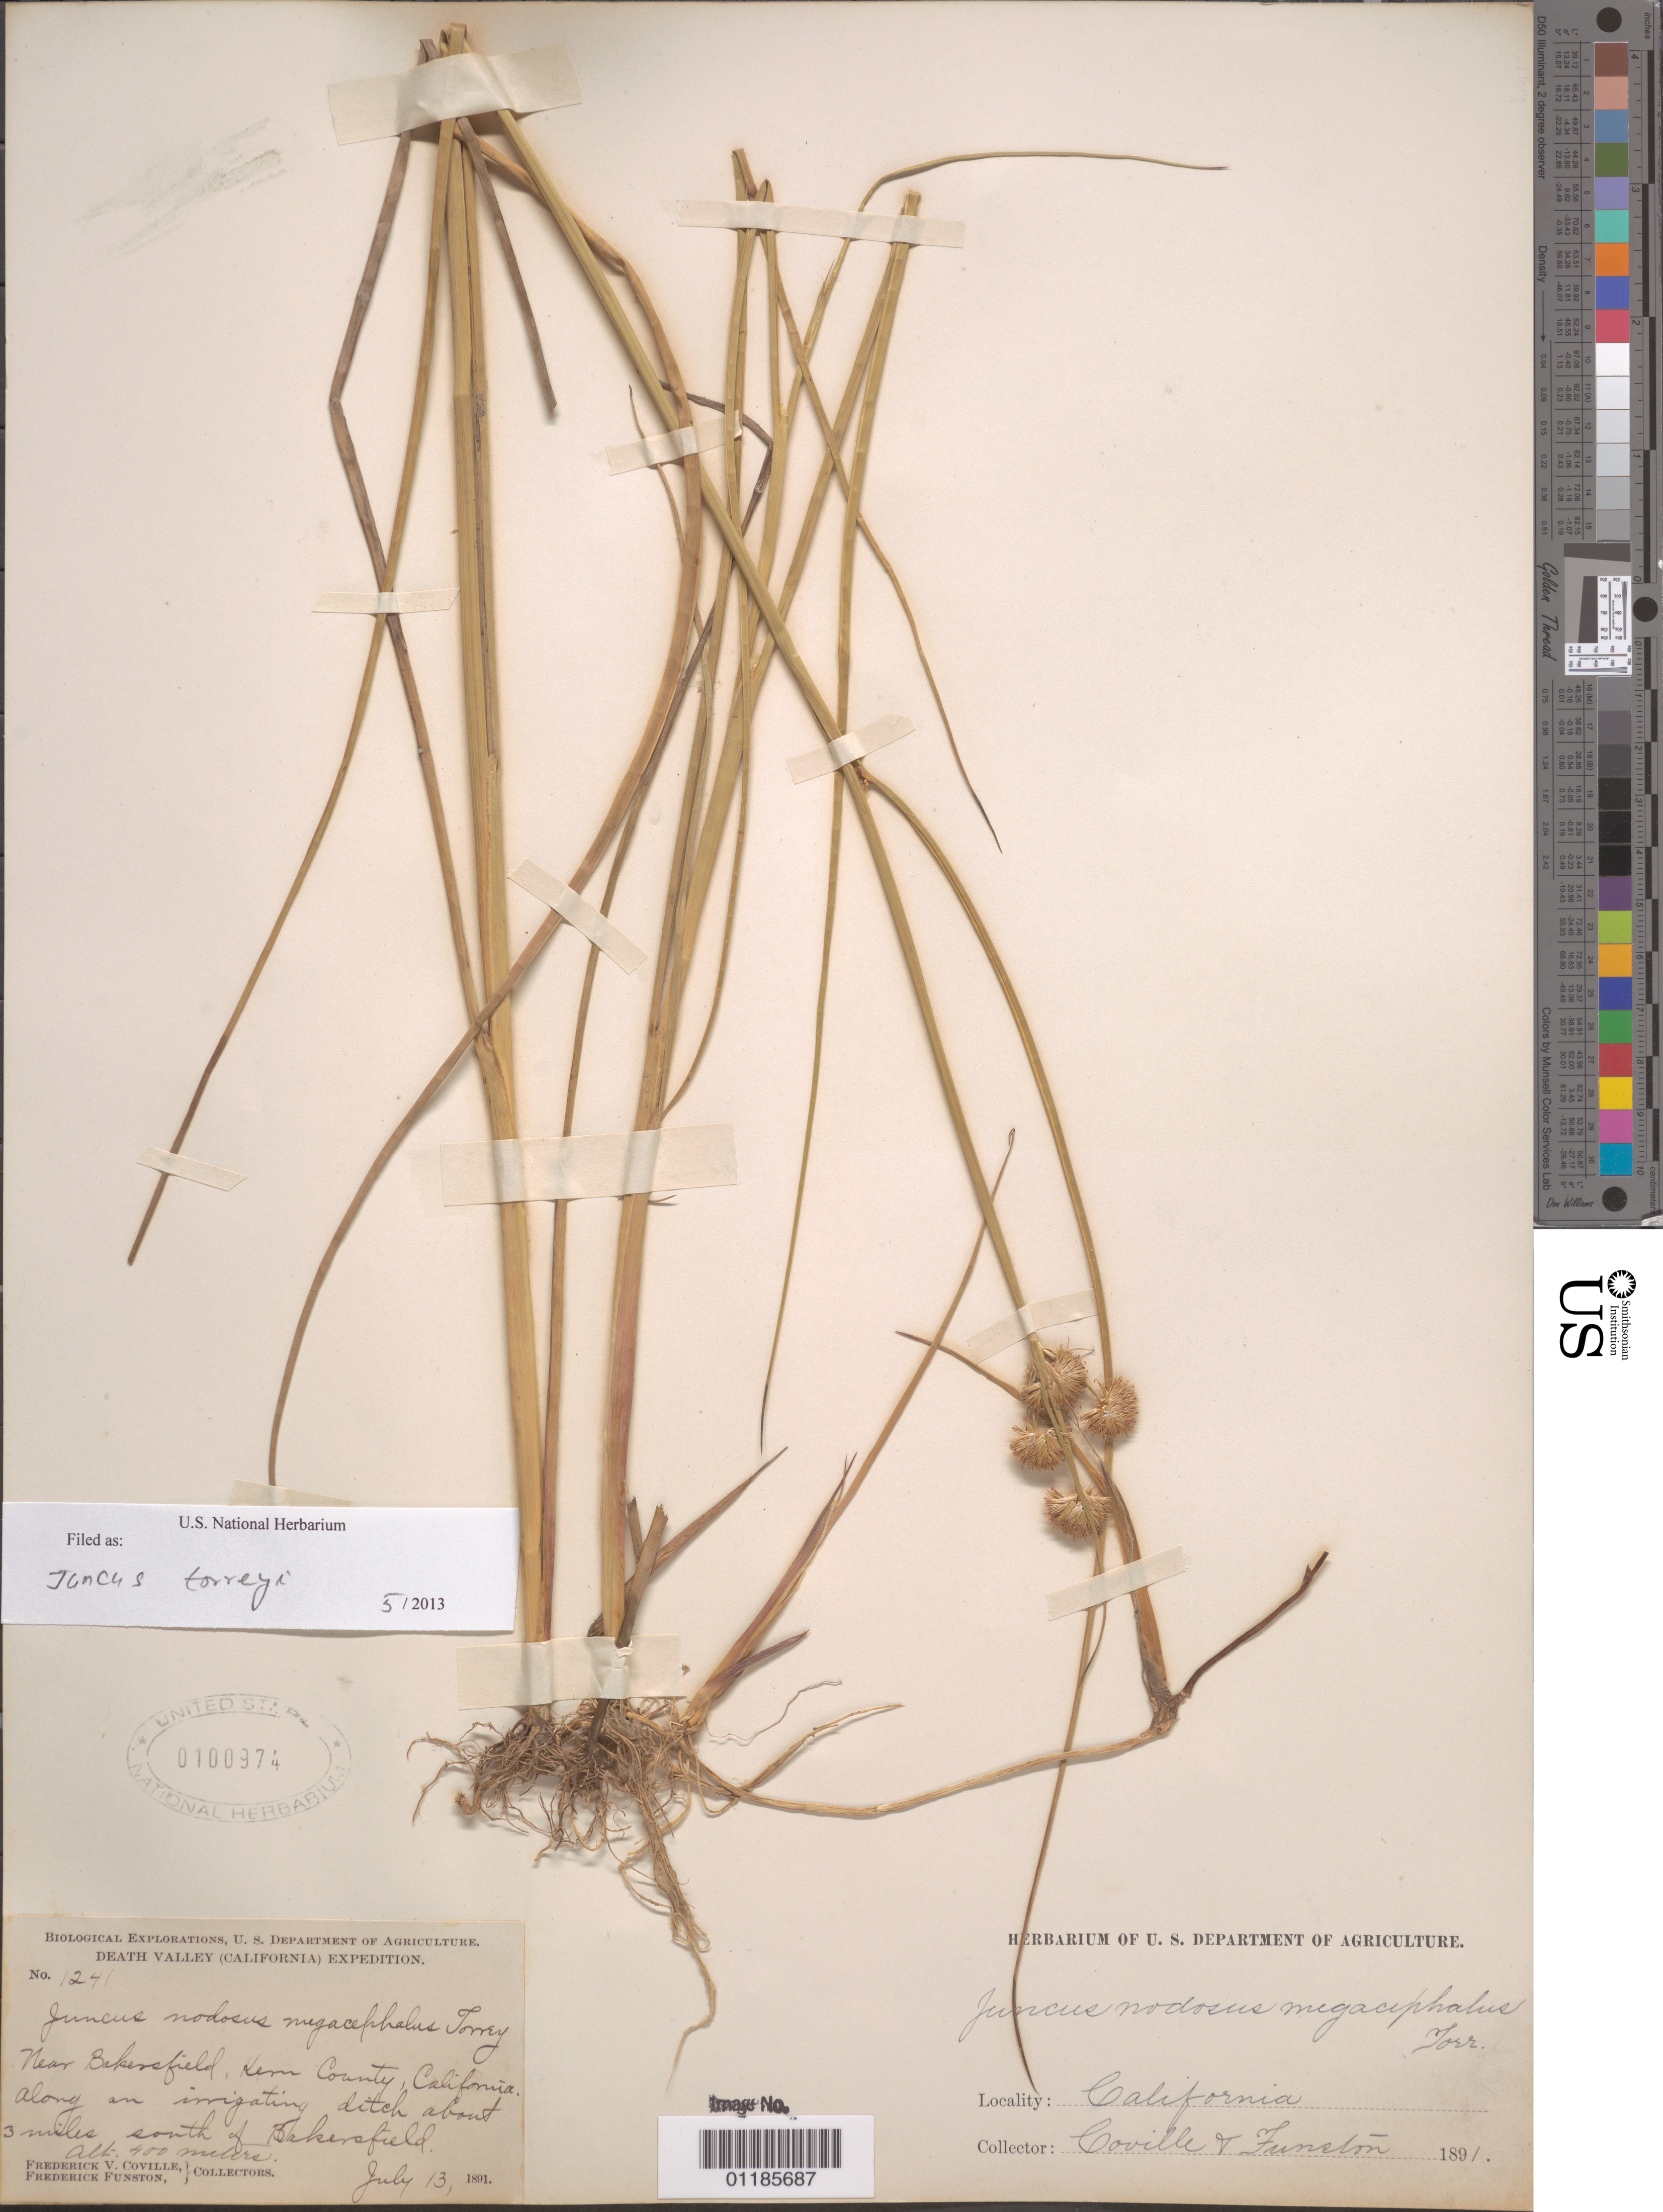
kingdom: Plantae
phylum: Tracheophyta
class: Liliopsida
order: Poales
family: Juncaceae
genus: Juncus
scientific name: Juncus torreyi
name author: Coville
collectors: F. V. Coville & F. Funston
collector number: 1241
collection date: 1891-07-13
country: United States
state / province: California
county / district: Kern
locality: Near Bakersfield.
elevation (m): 400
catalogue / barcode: US 100974